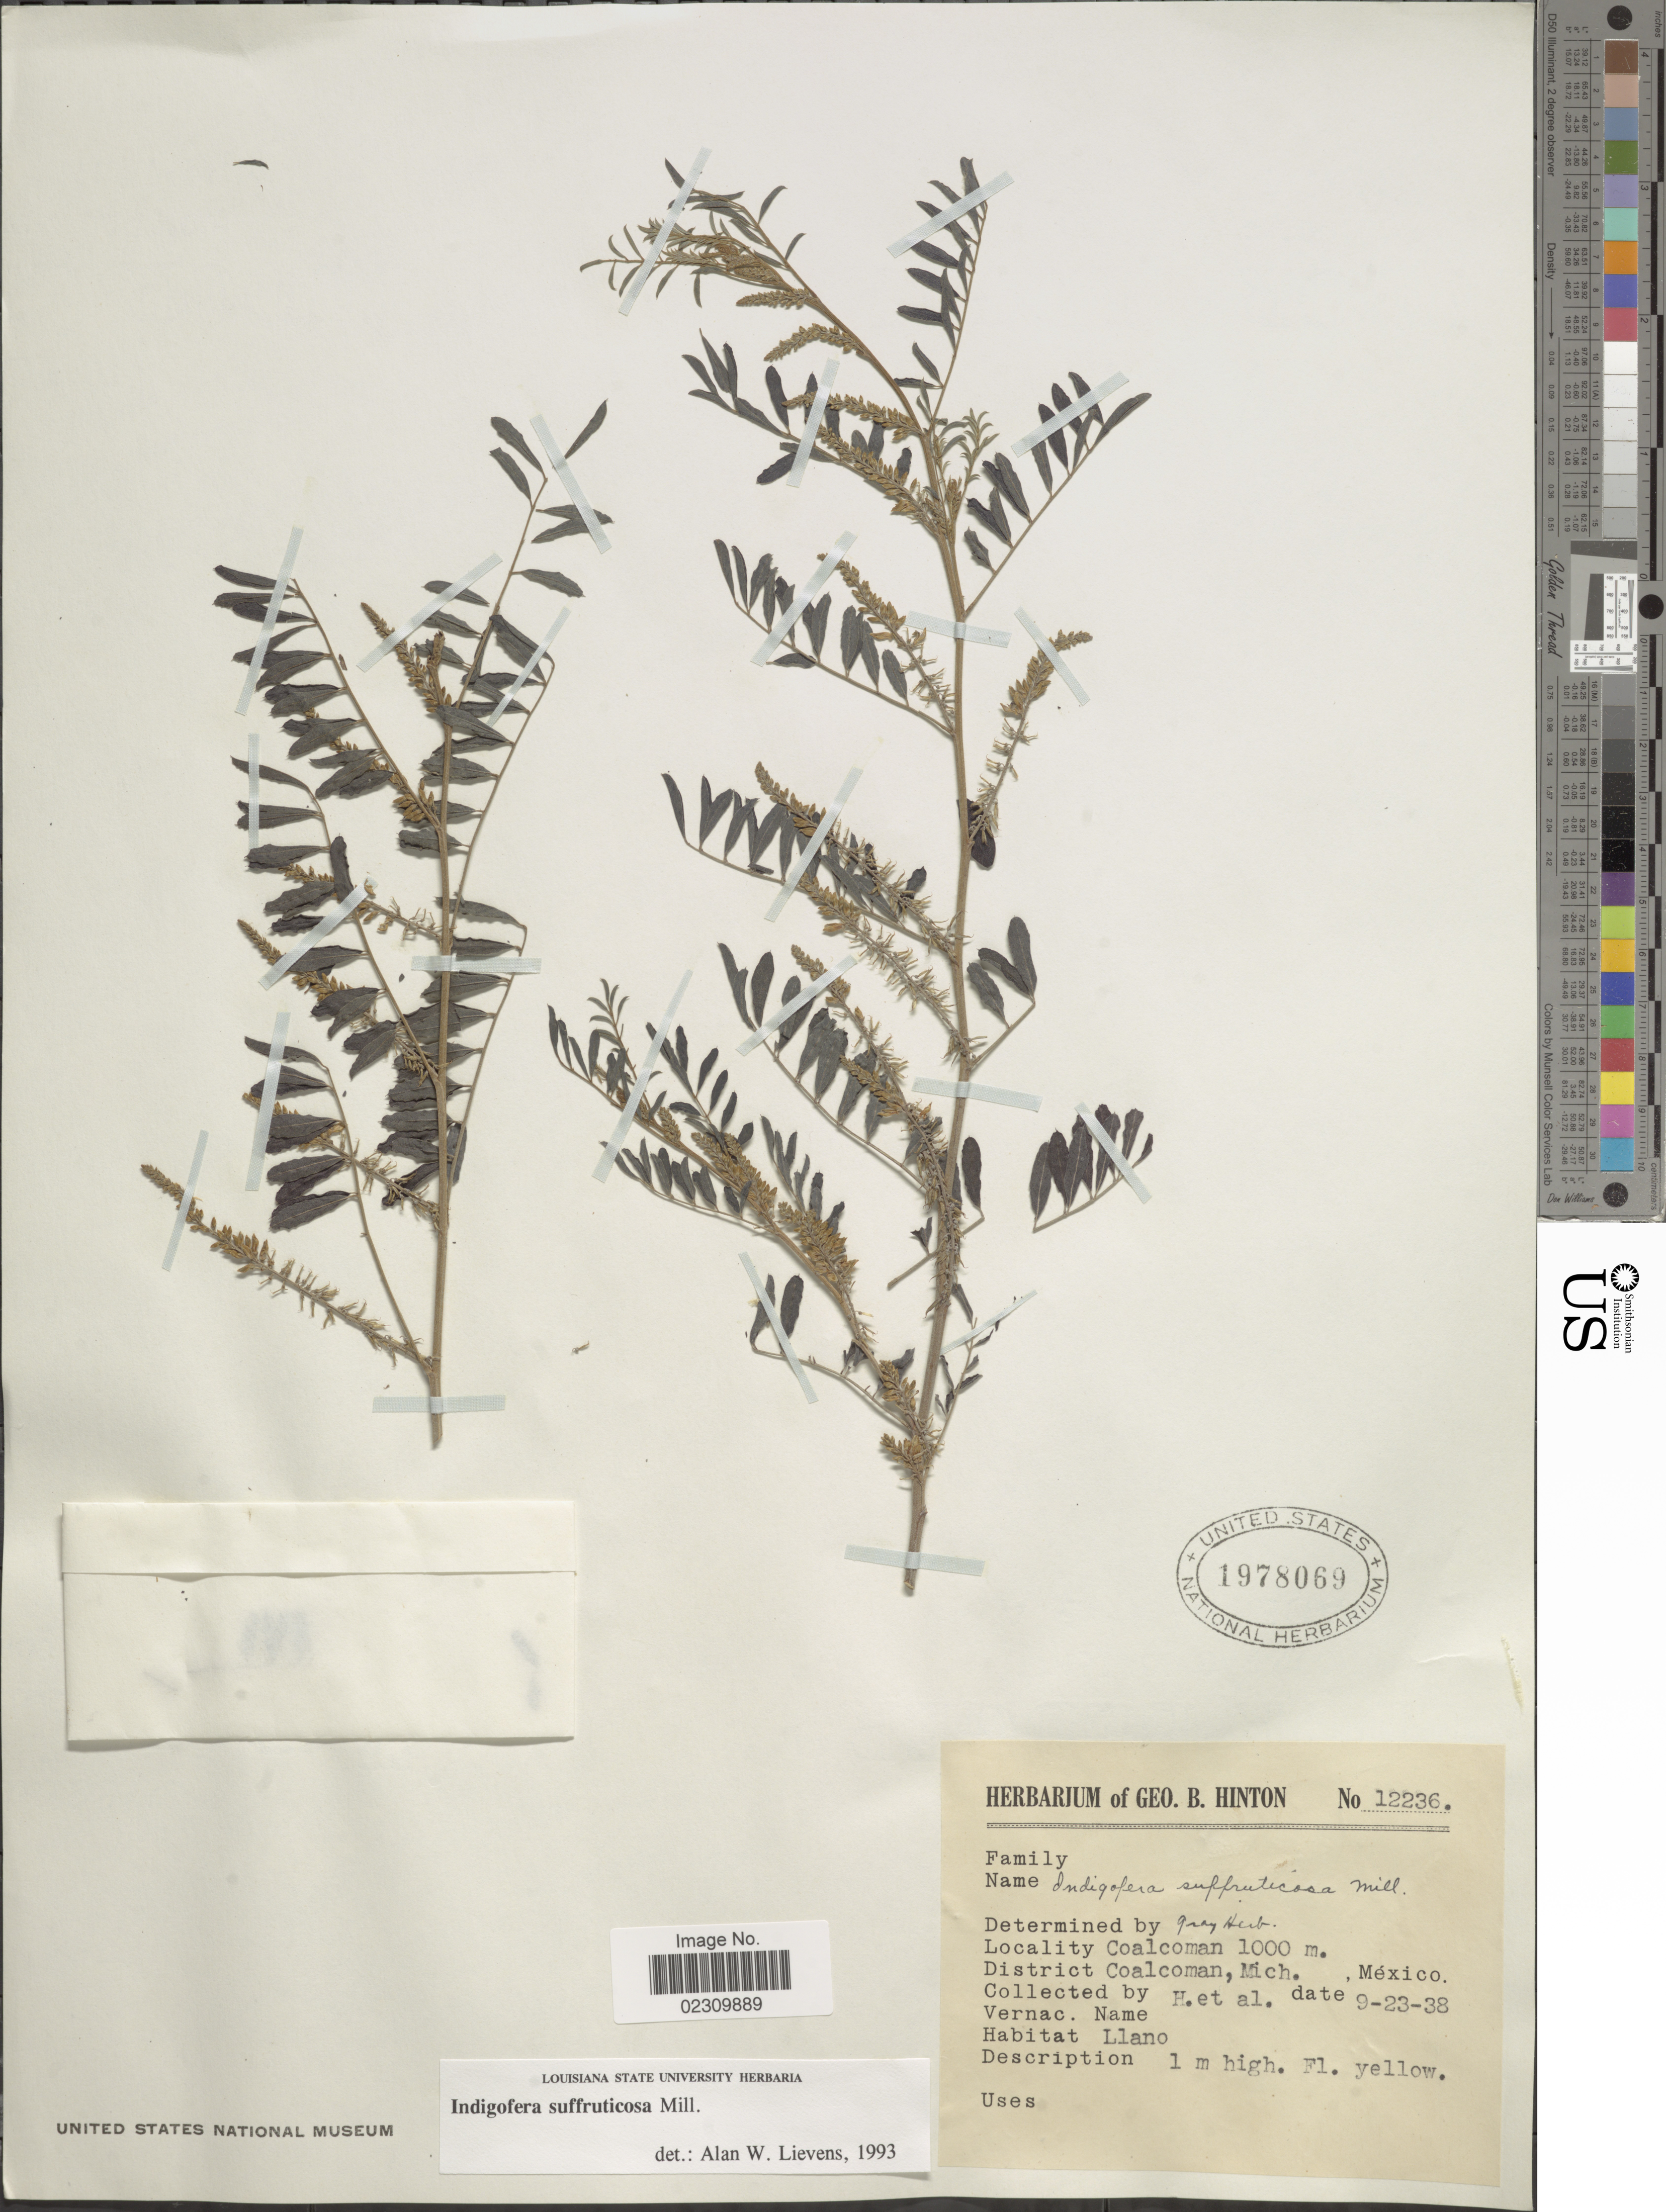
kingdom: Plantae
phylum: Tracheophyta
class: Magnoliopsida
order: Fabales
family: Fabaceae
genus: Indigofera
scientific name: Indigofera suffruticosa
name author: Mill.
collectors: G. B. Hinton & et al.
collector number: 12236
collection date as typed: Transcribed d/m/y: 23/9/38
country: Mexico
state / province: Michoacán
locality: Coalcoman, District Coalcoman, Mich.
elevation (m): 1000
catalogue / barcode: US 1978069